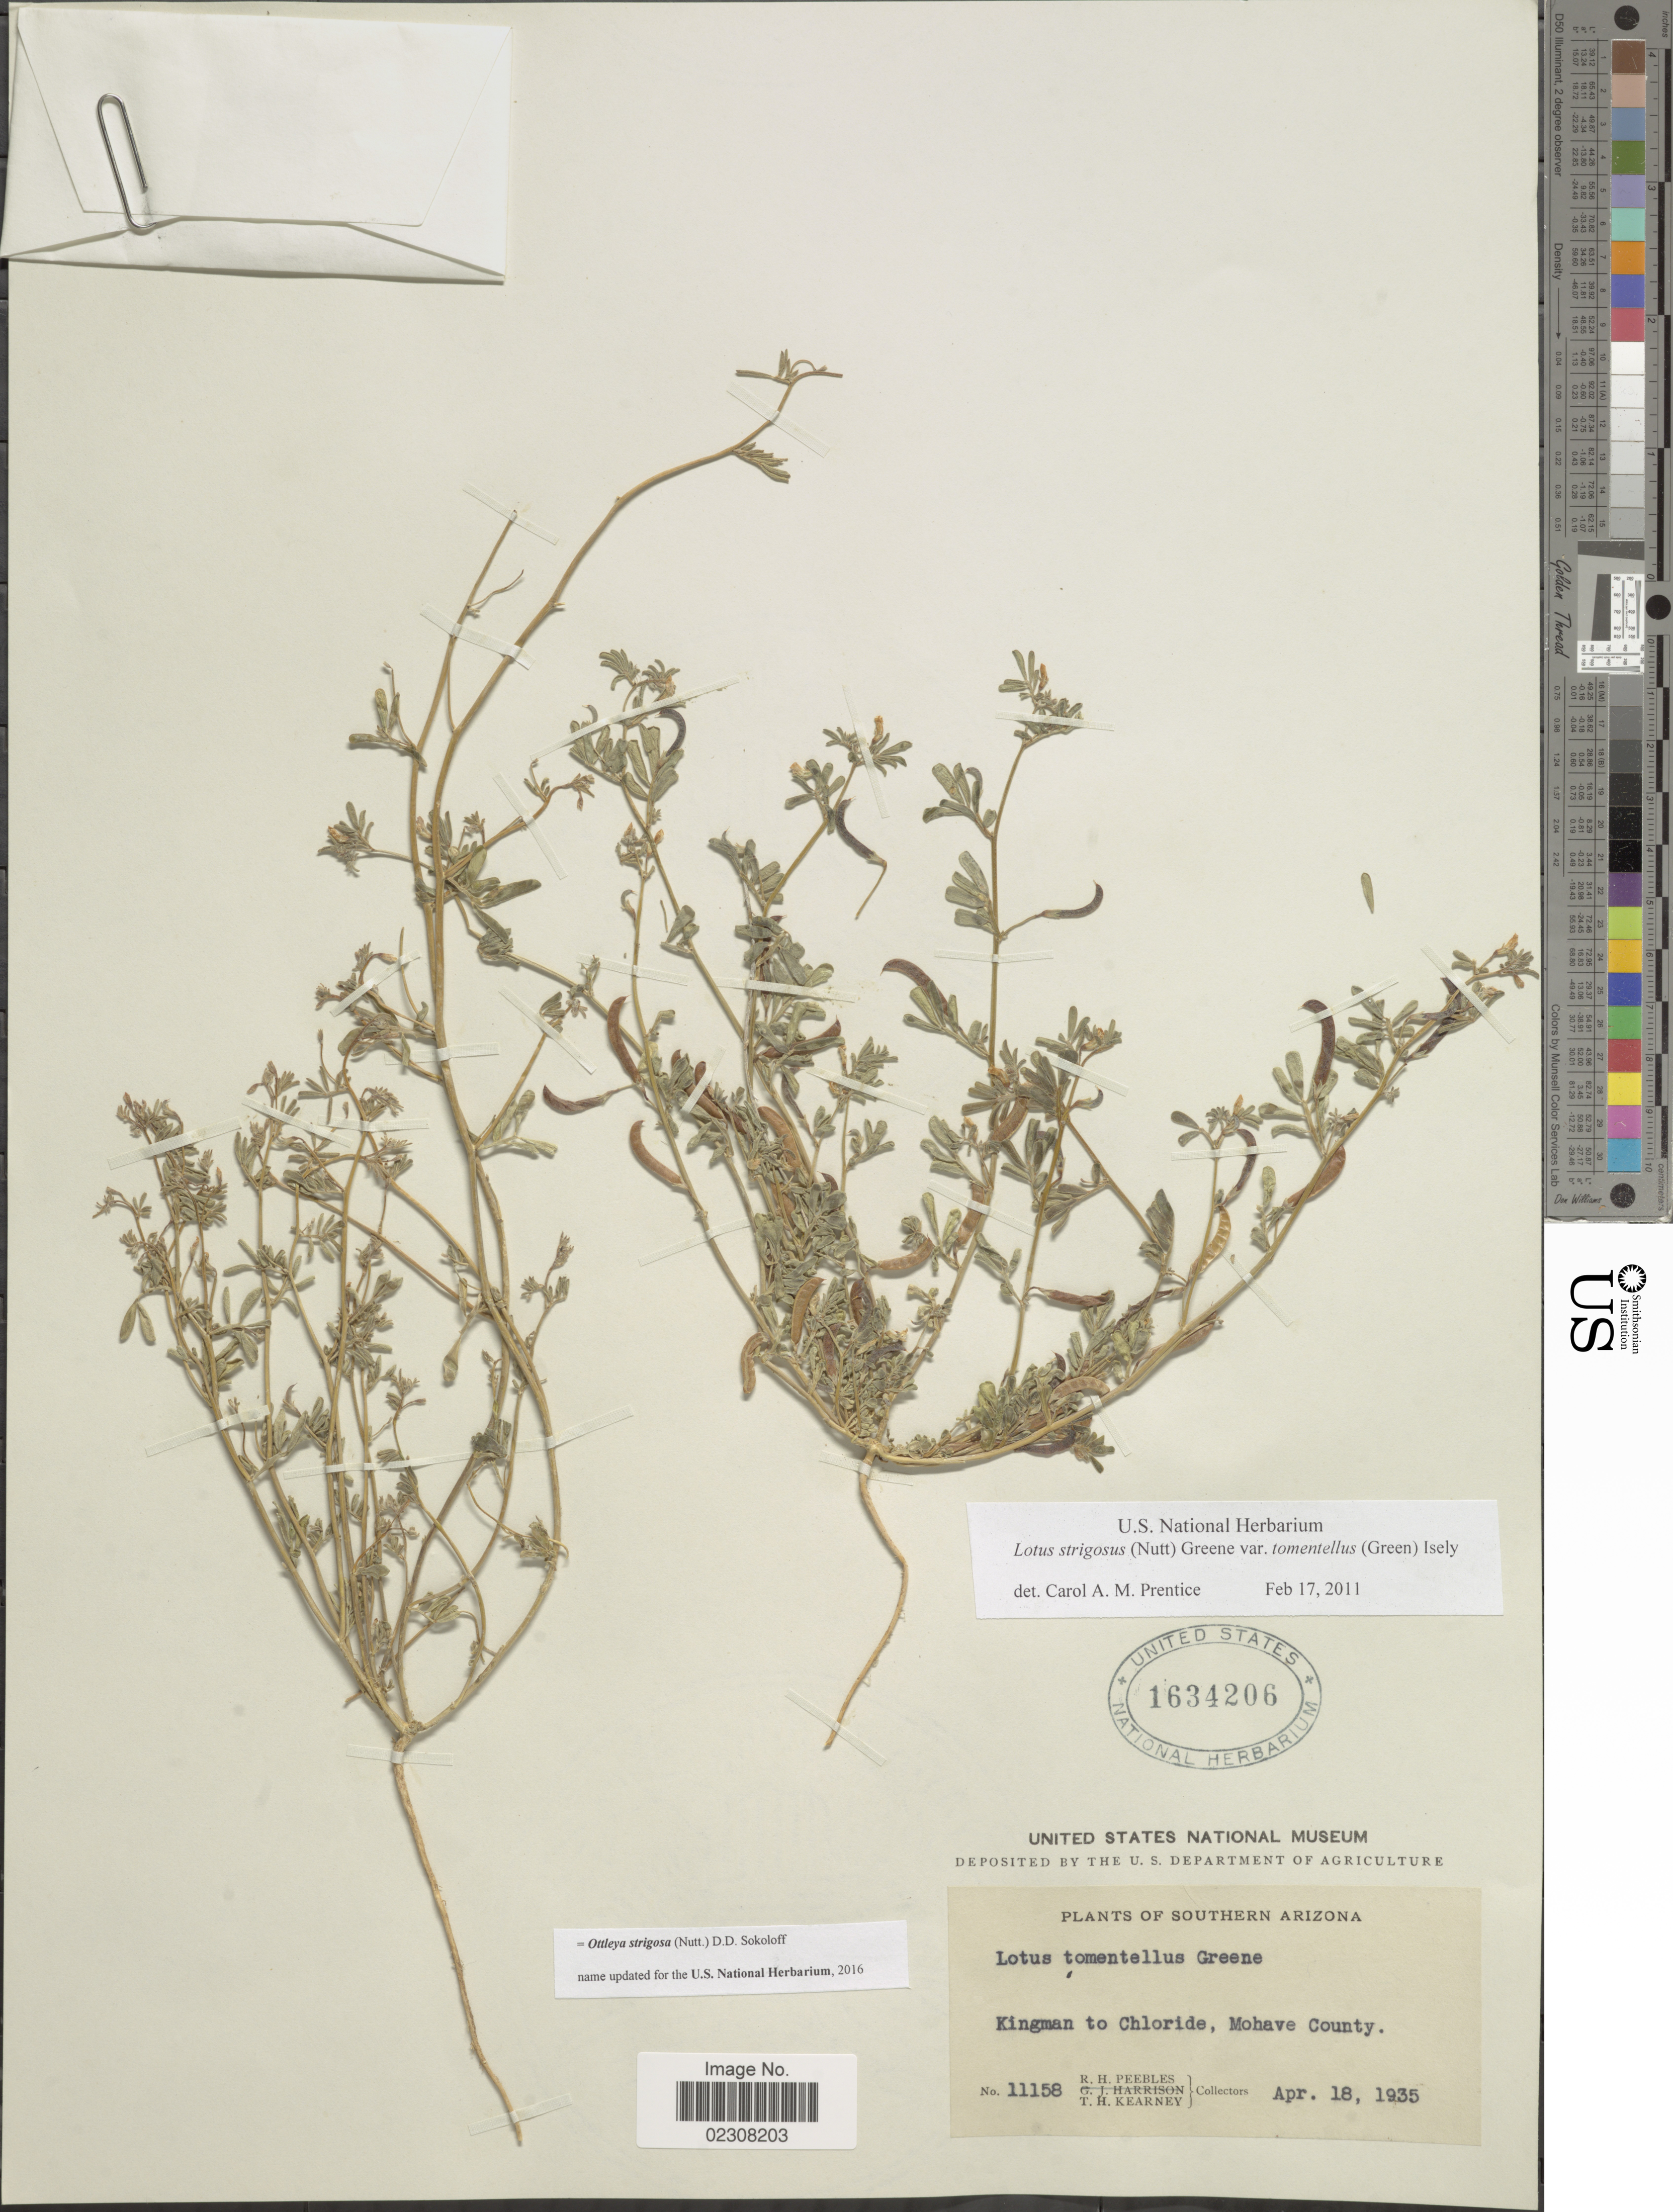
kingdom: Plantae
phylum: Tracheophyta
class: Magnoliopsida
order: Fabales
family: Fabaceae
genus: Ottleya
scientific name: Ottleya strigosa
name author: (Nutt.) D.D. Sokoloff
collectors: R. H. Peebles & T. H. Kearney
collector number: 11158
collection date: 1935-04-18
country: United States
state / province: Arizona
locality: Kingman to Chloride, Mohave County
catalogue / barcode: US 1634206